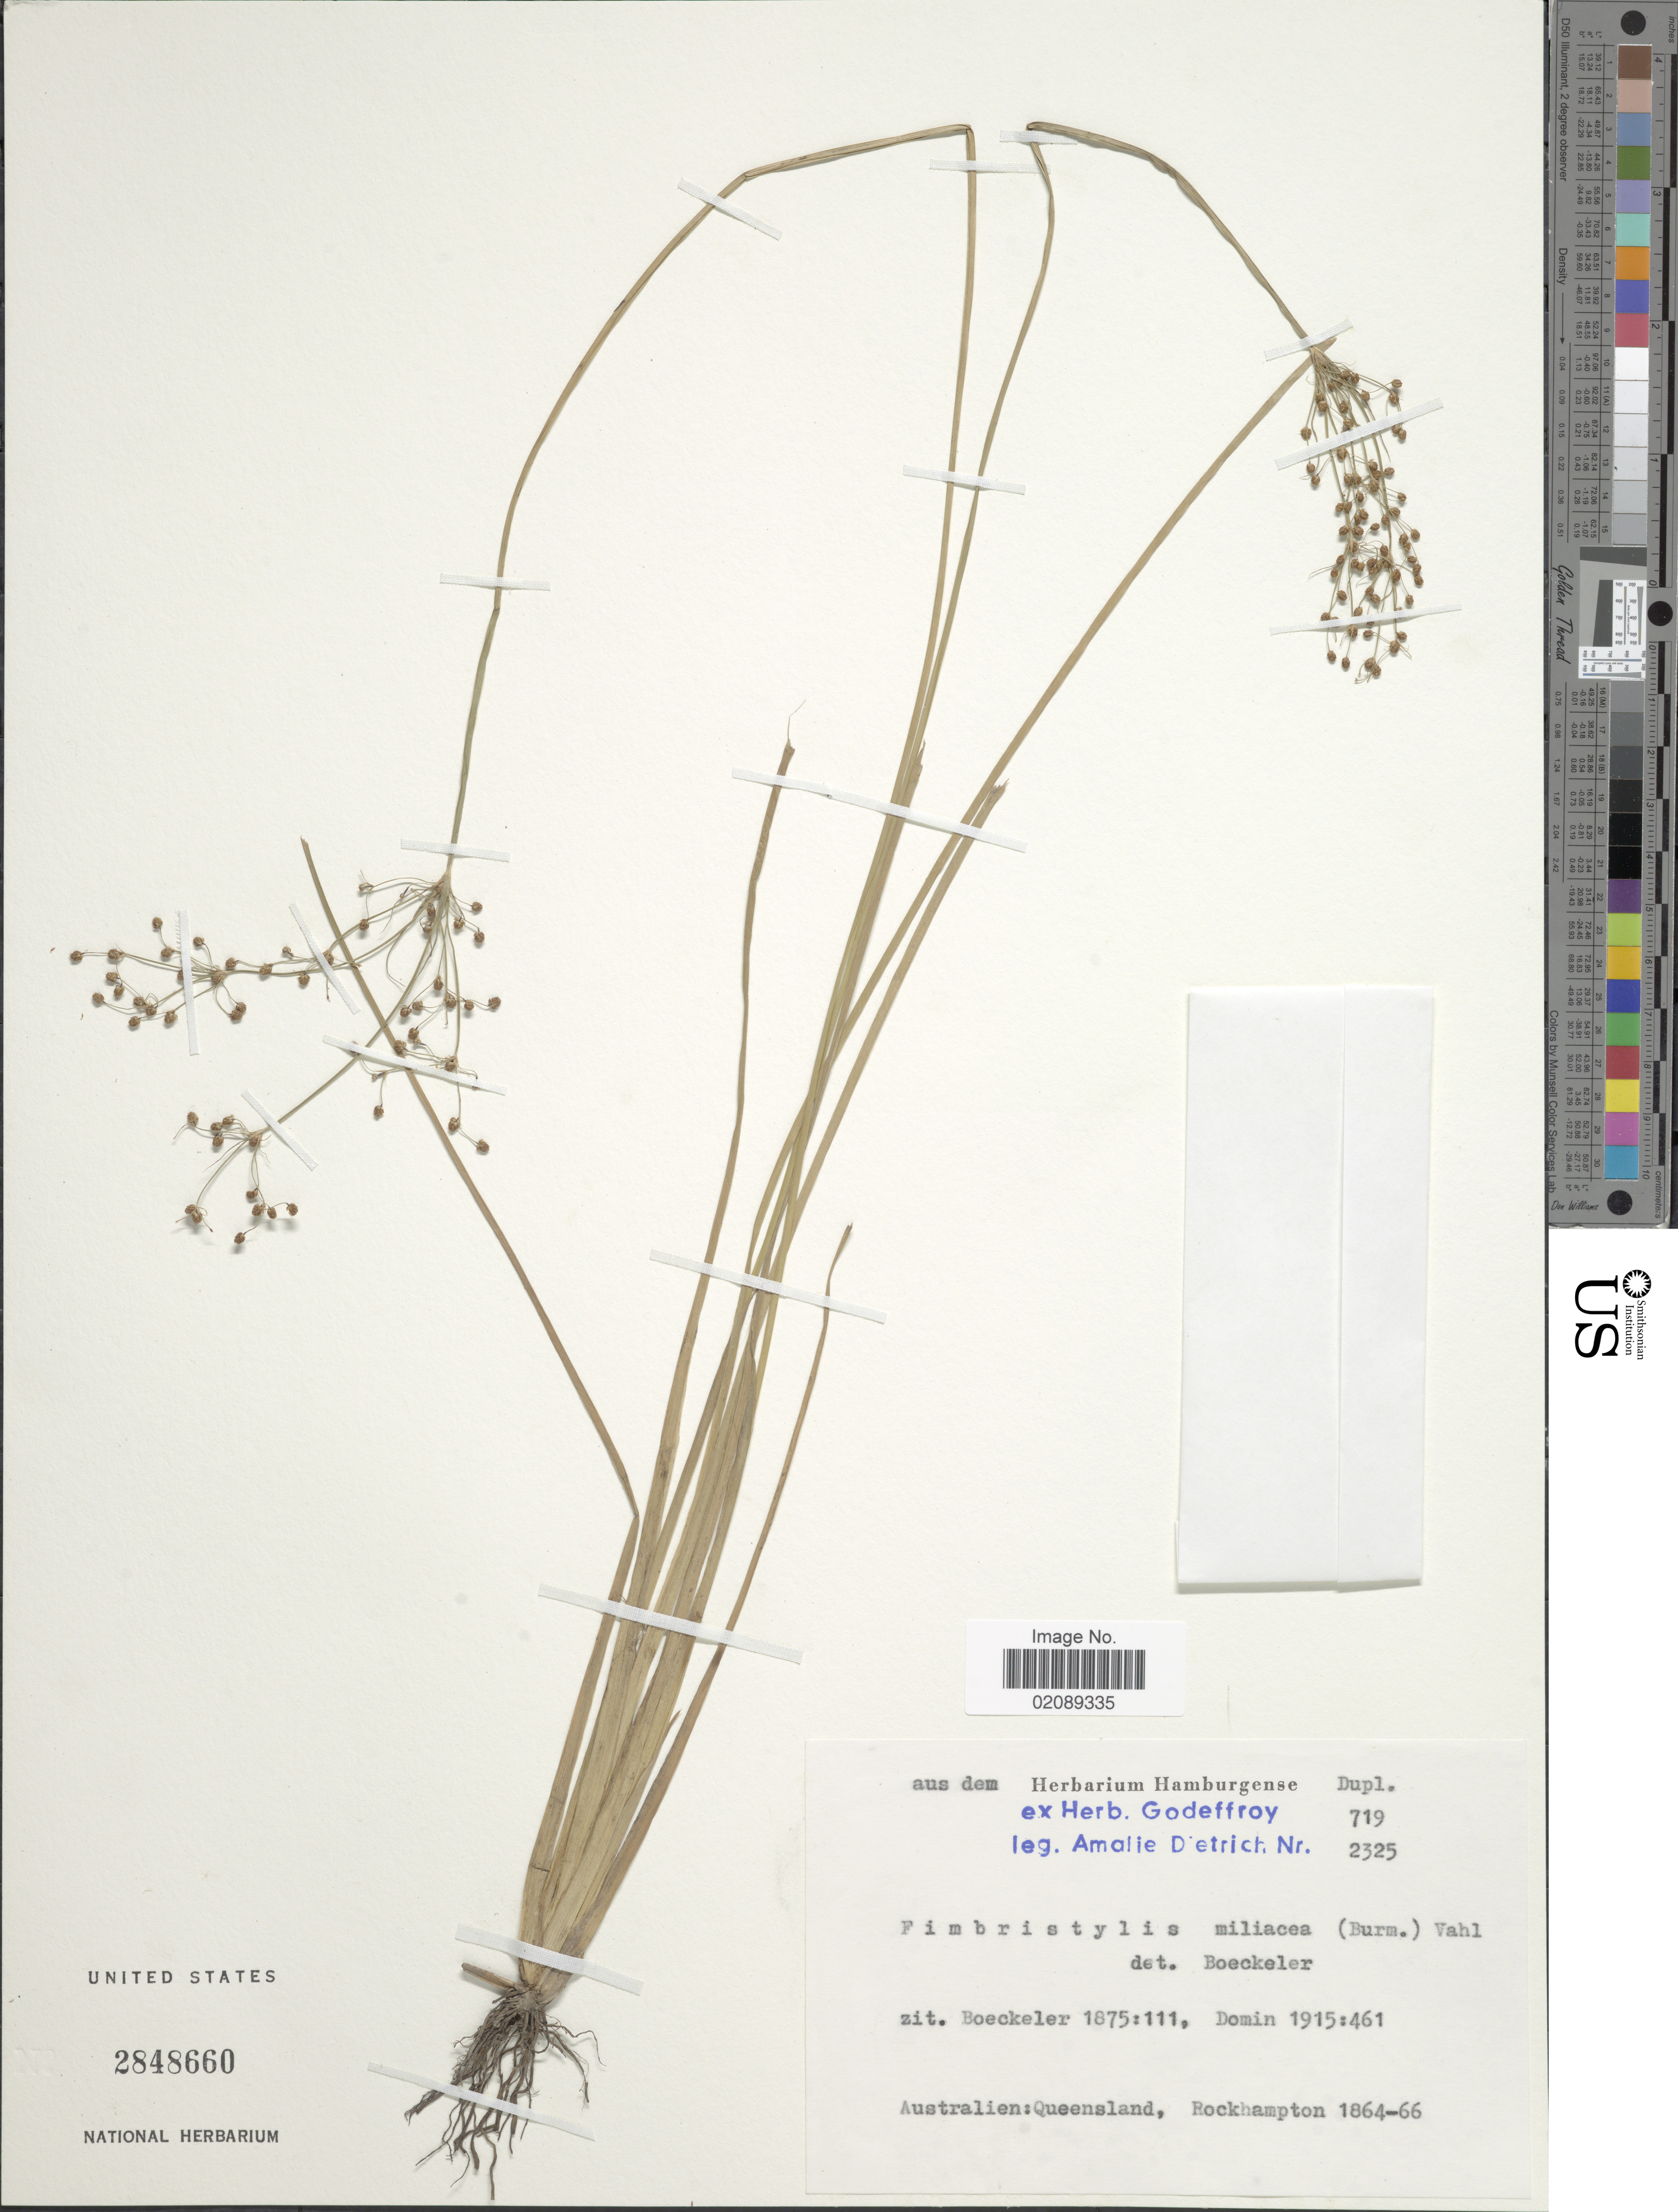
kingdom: Plantae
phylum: Tracheophyta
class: Liliopsida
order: Poales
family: Cyperaceae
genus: Fimbristylis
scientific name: Fimbristylis littoralis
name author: Gaudich.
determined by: Strong, M. T., (US), Smithsonian Institution - National Museum of Natural History (UNITED STATES)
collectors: A. Dietrich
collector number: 2325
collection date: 1864/1866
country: Australia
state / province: Queensland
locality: Rockhampton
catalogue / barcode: US 2848660